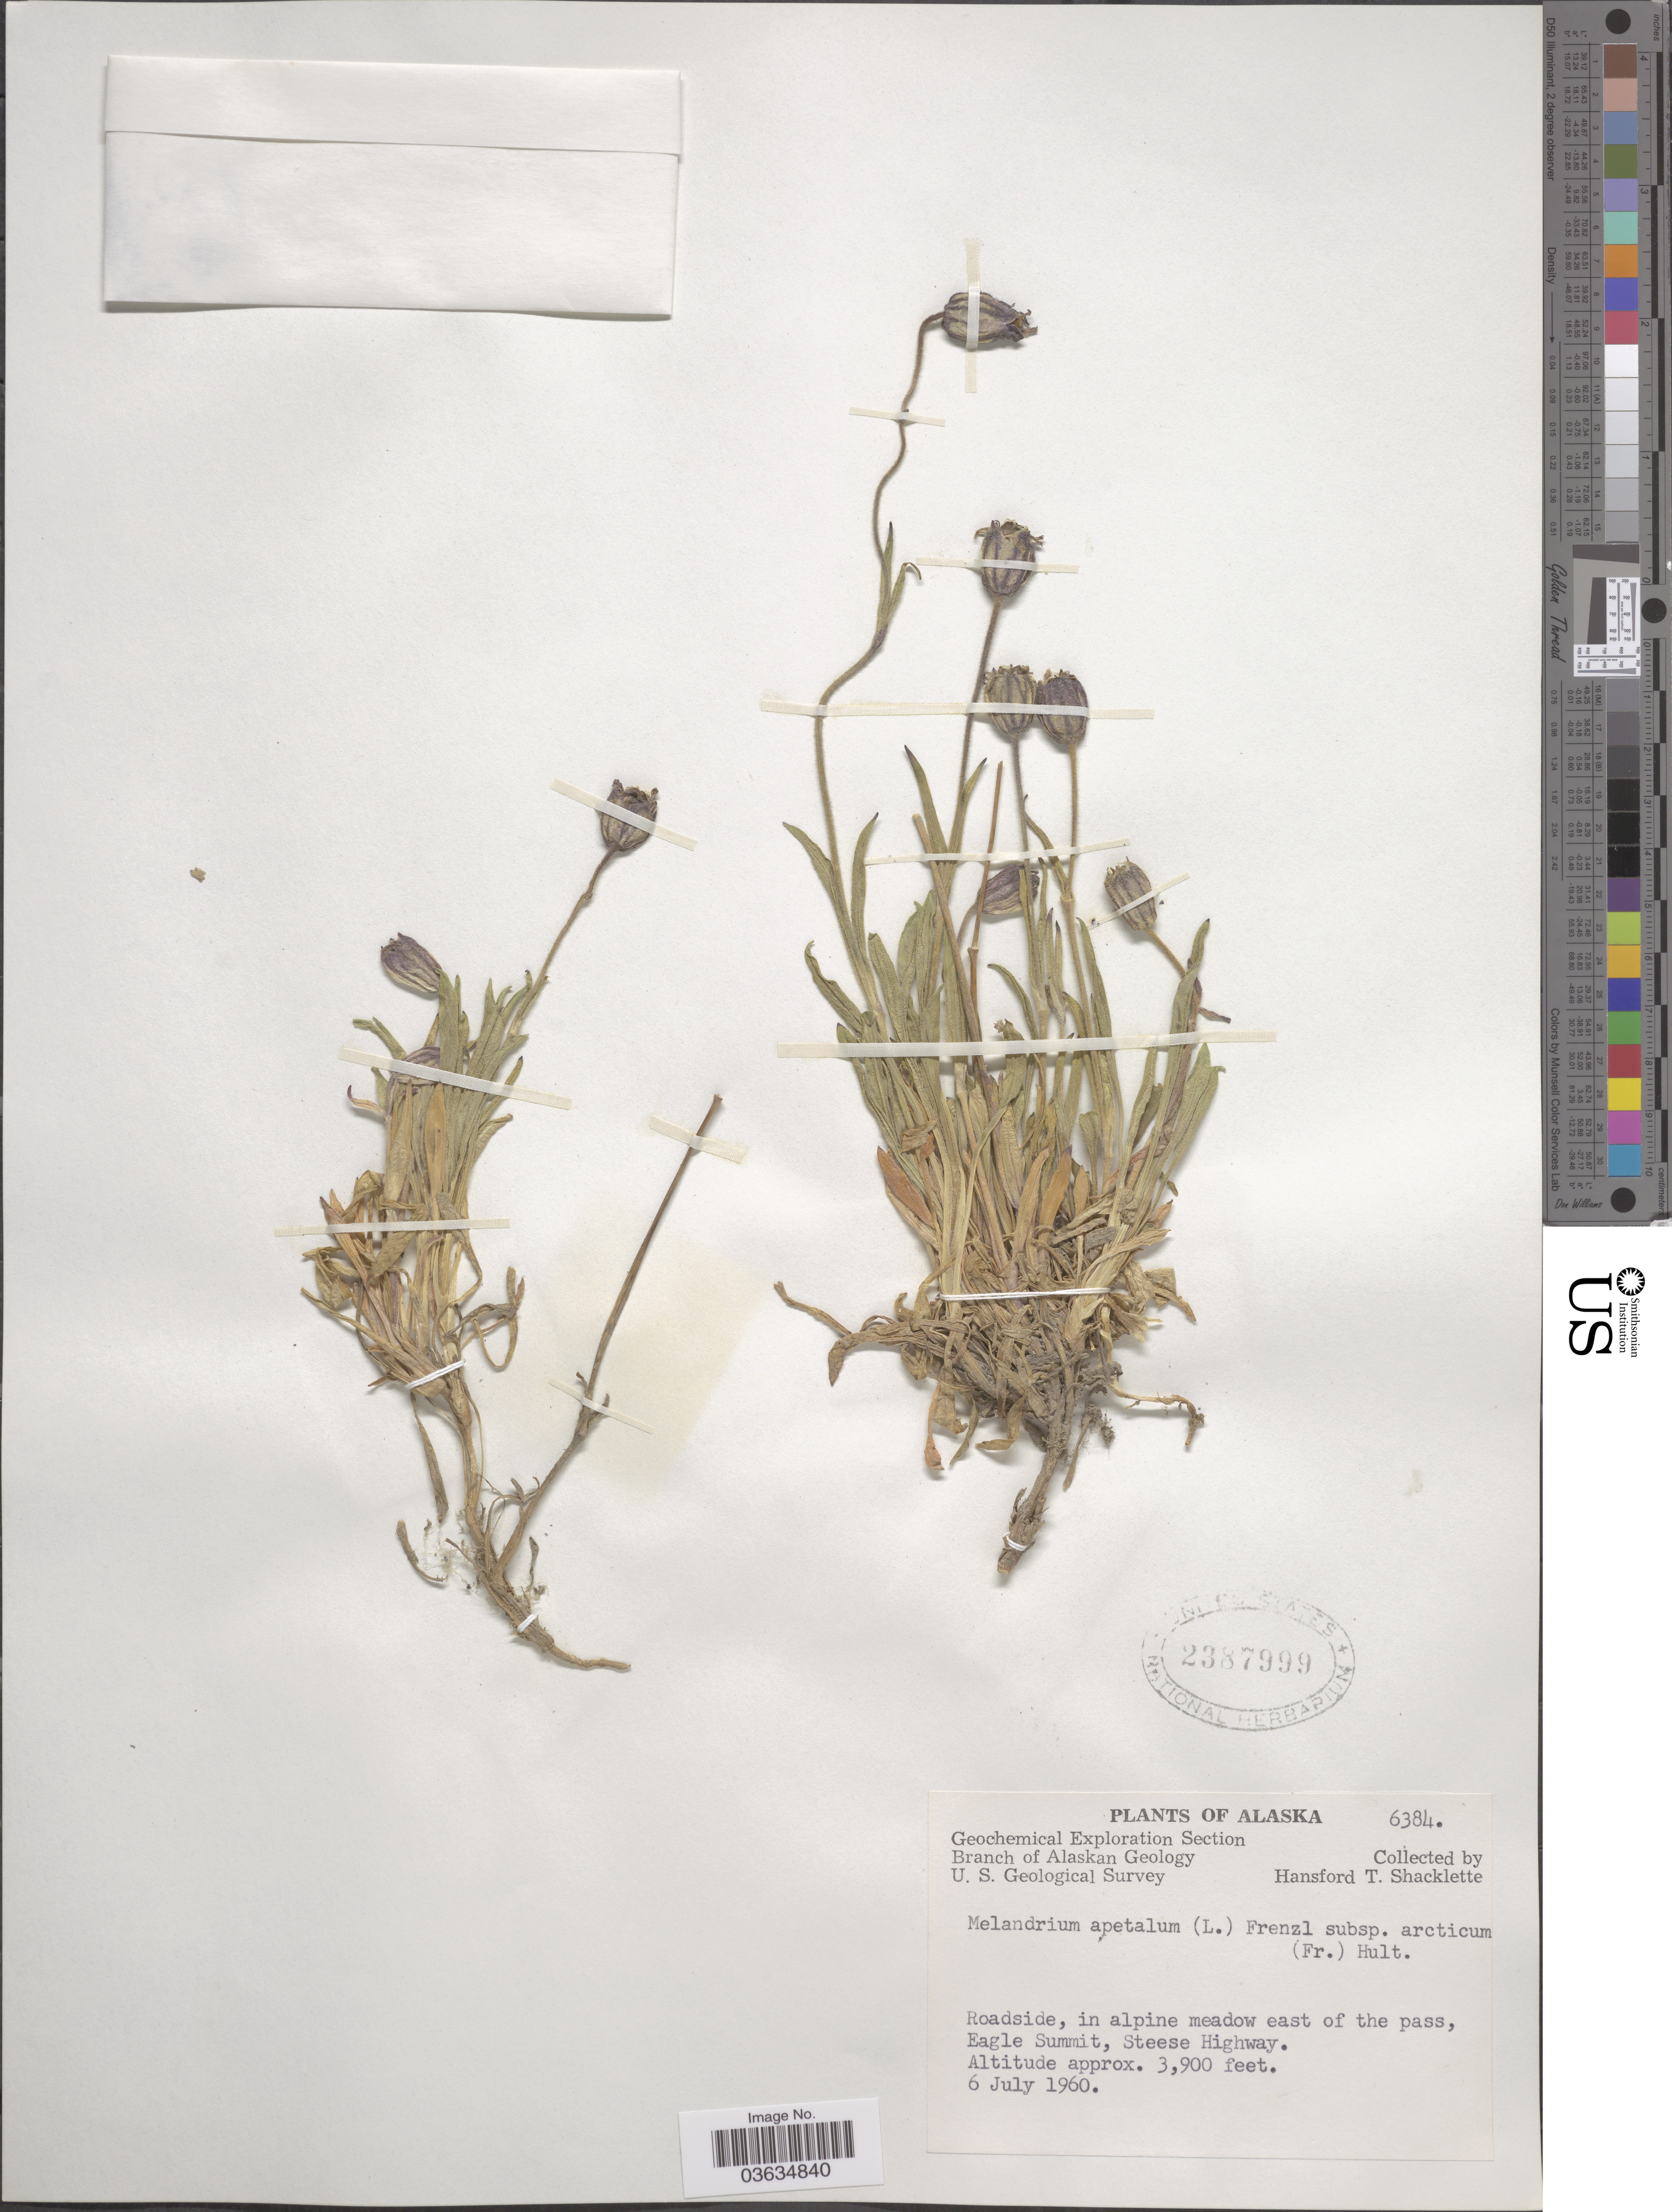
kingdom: Plantae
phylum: Tracheophyta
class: Magnoliopsida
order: Caryophyllales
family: Caryophyllaceae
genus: Silene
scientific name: Silene uralensis subsp. uralensis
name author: (Rupr.) Bocquet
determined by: Strong, Mark T., (BOT), Smithsonian Institution - National Museum of Natural History (UNITED STATES)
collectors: H. Shacklette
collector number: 6384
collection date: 1960-07-06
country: United States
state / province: Alaska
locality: Eagle Summit, Steese Highway.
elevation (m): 1189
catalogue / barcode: US 2387999